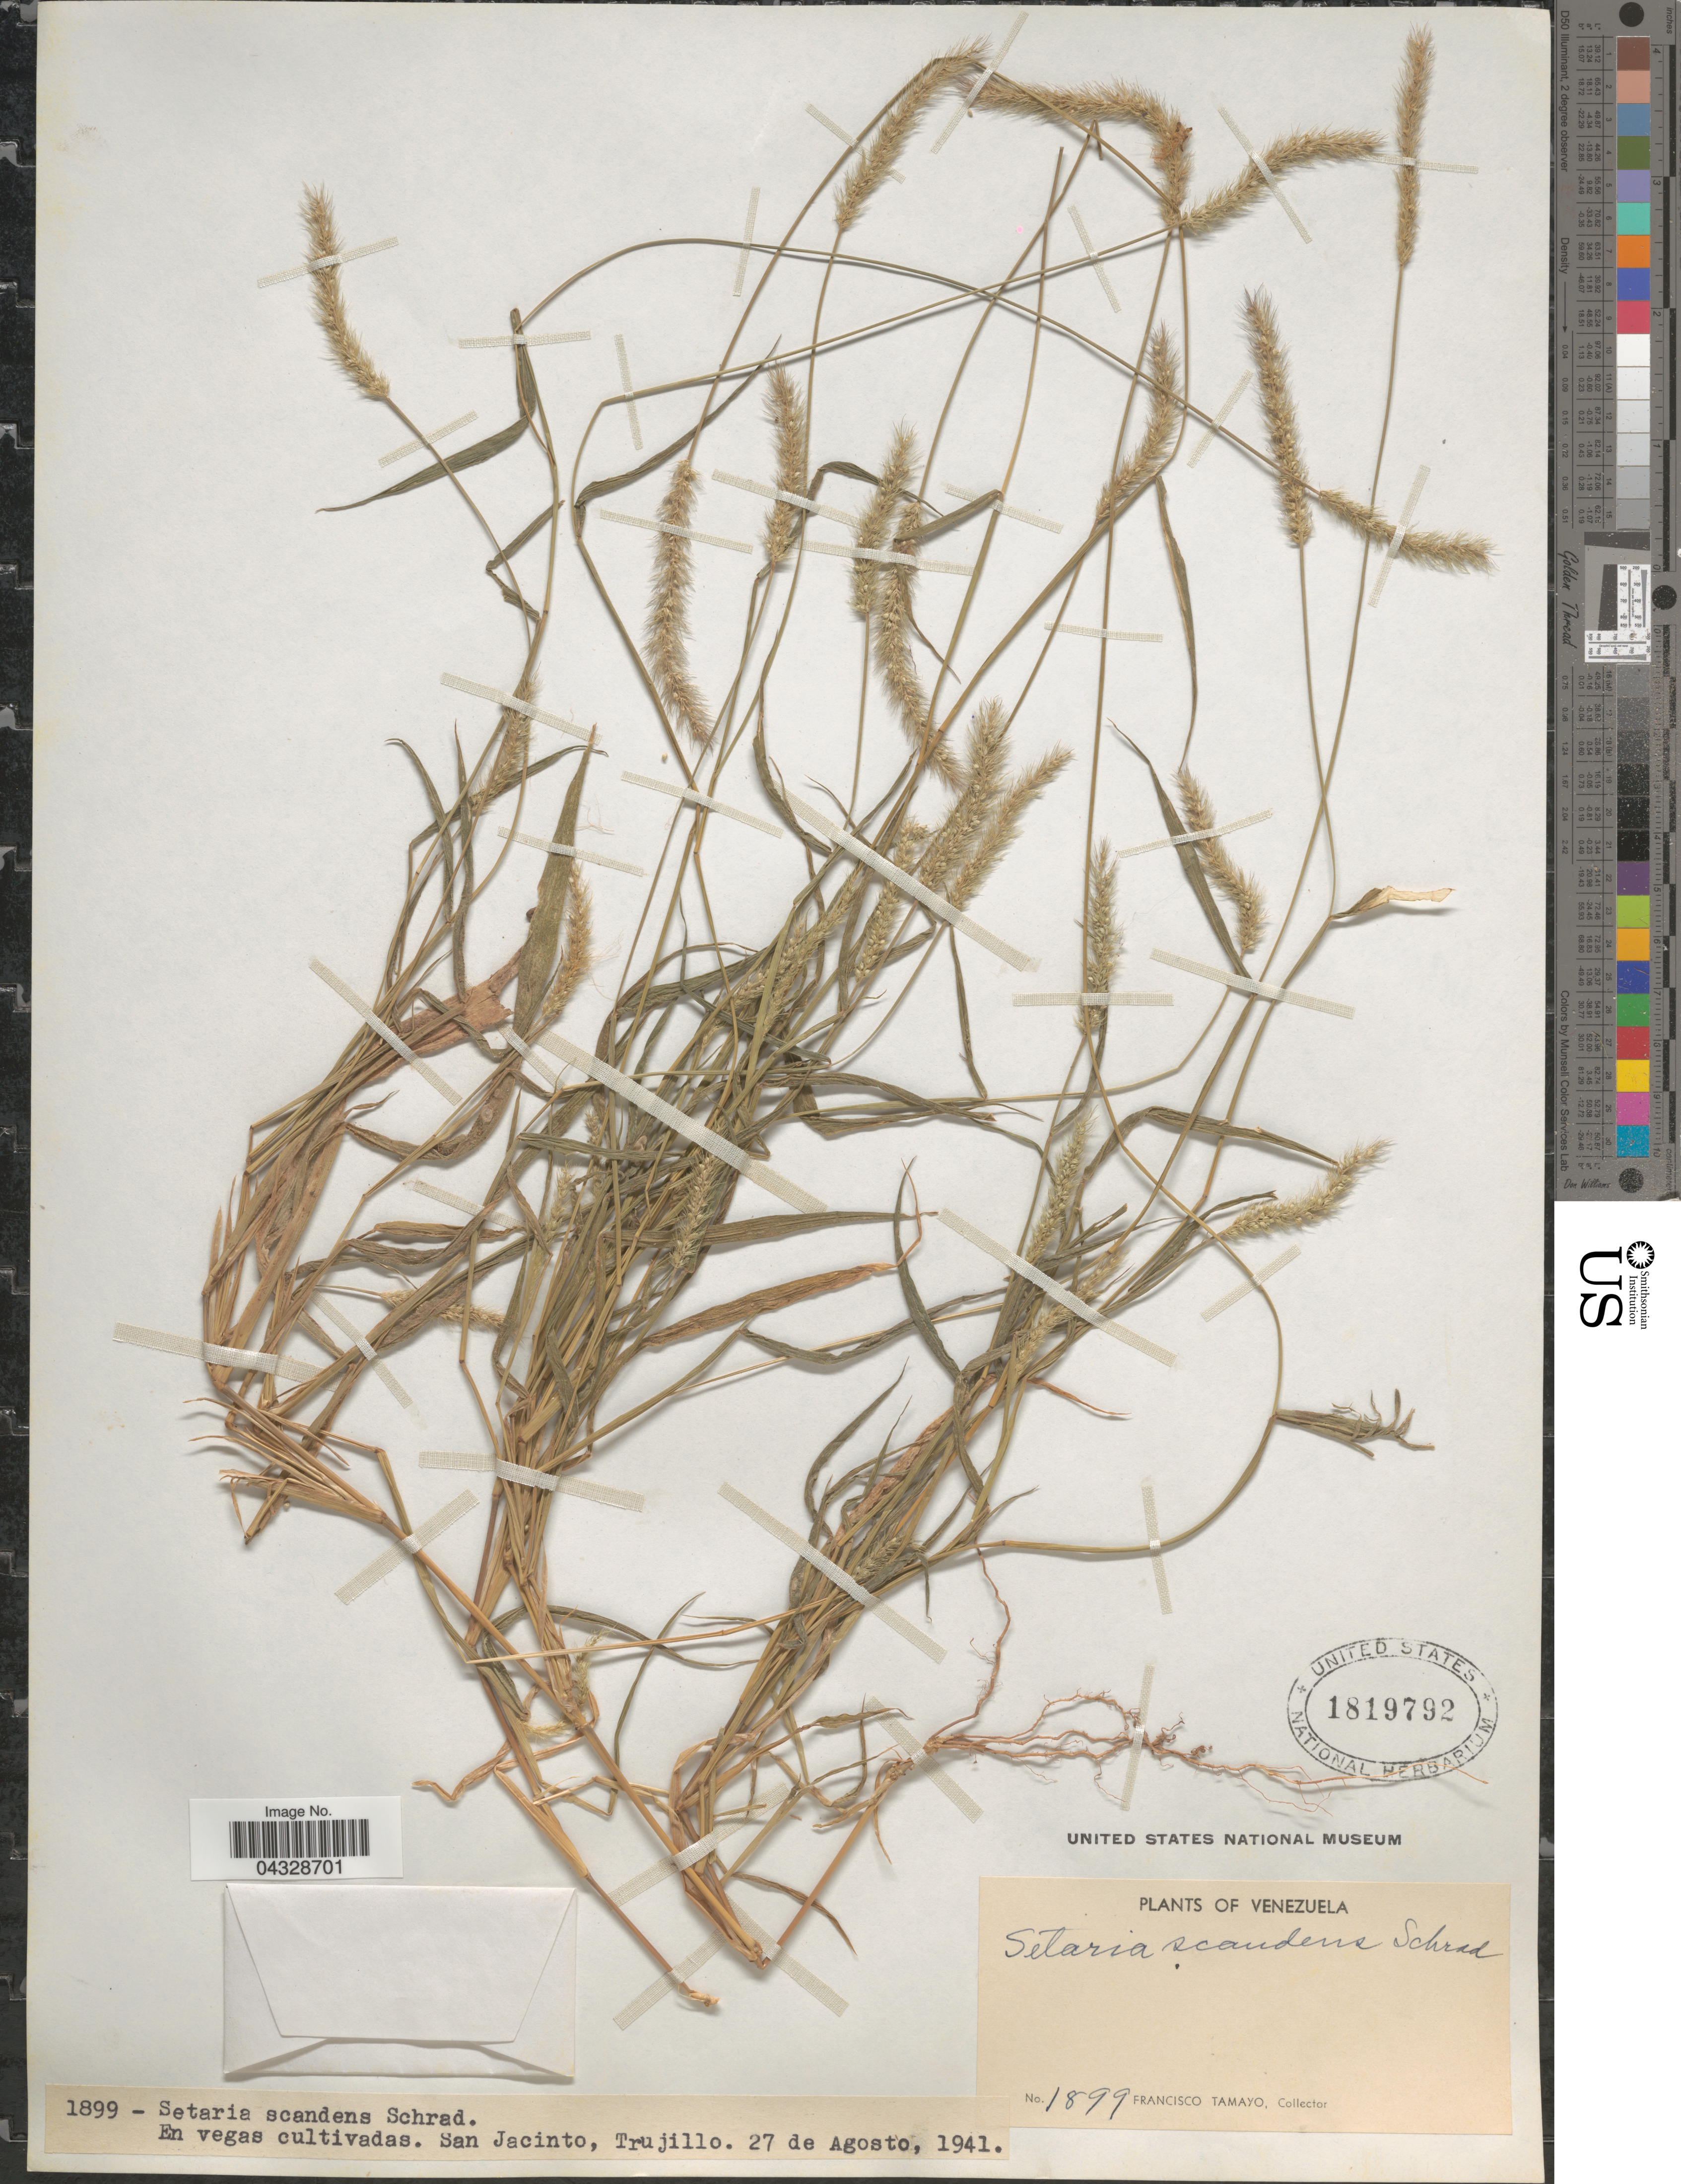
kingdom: Plantae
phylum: Tracheophyta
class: Liliopsida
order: Poales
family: Poaceae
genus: Setaria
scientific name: Setaria scandens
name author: Schrad. ex Schult.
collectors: F. Tamayo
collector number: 1899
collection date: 1941-08-27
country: Venezuela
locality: En vegas cultivadas. San Jacinto, Trujillo.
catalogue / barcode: US 1819792